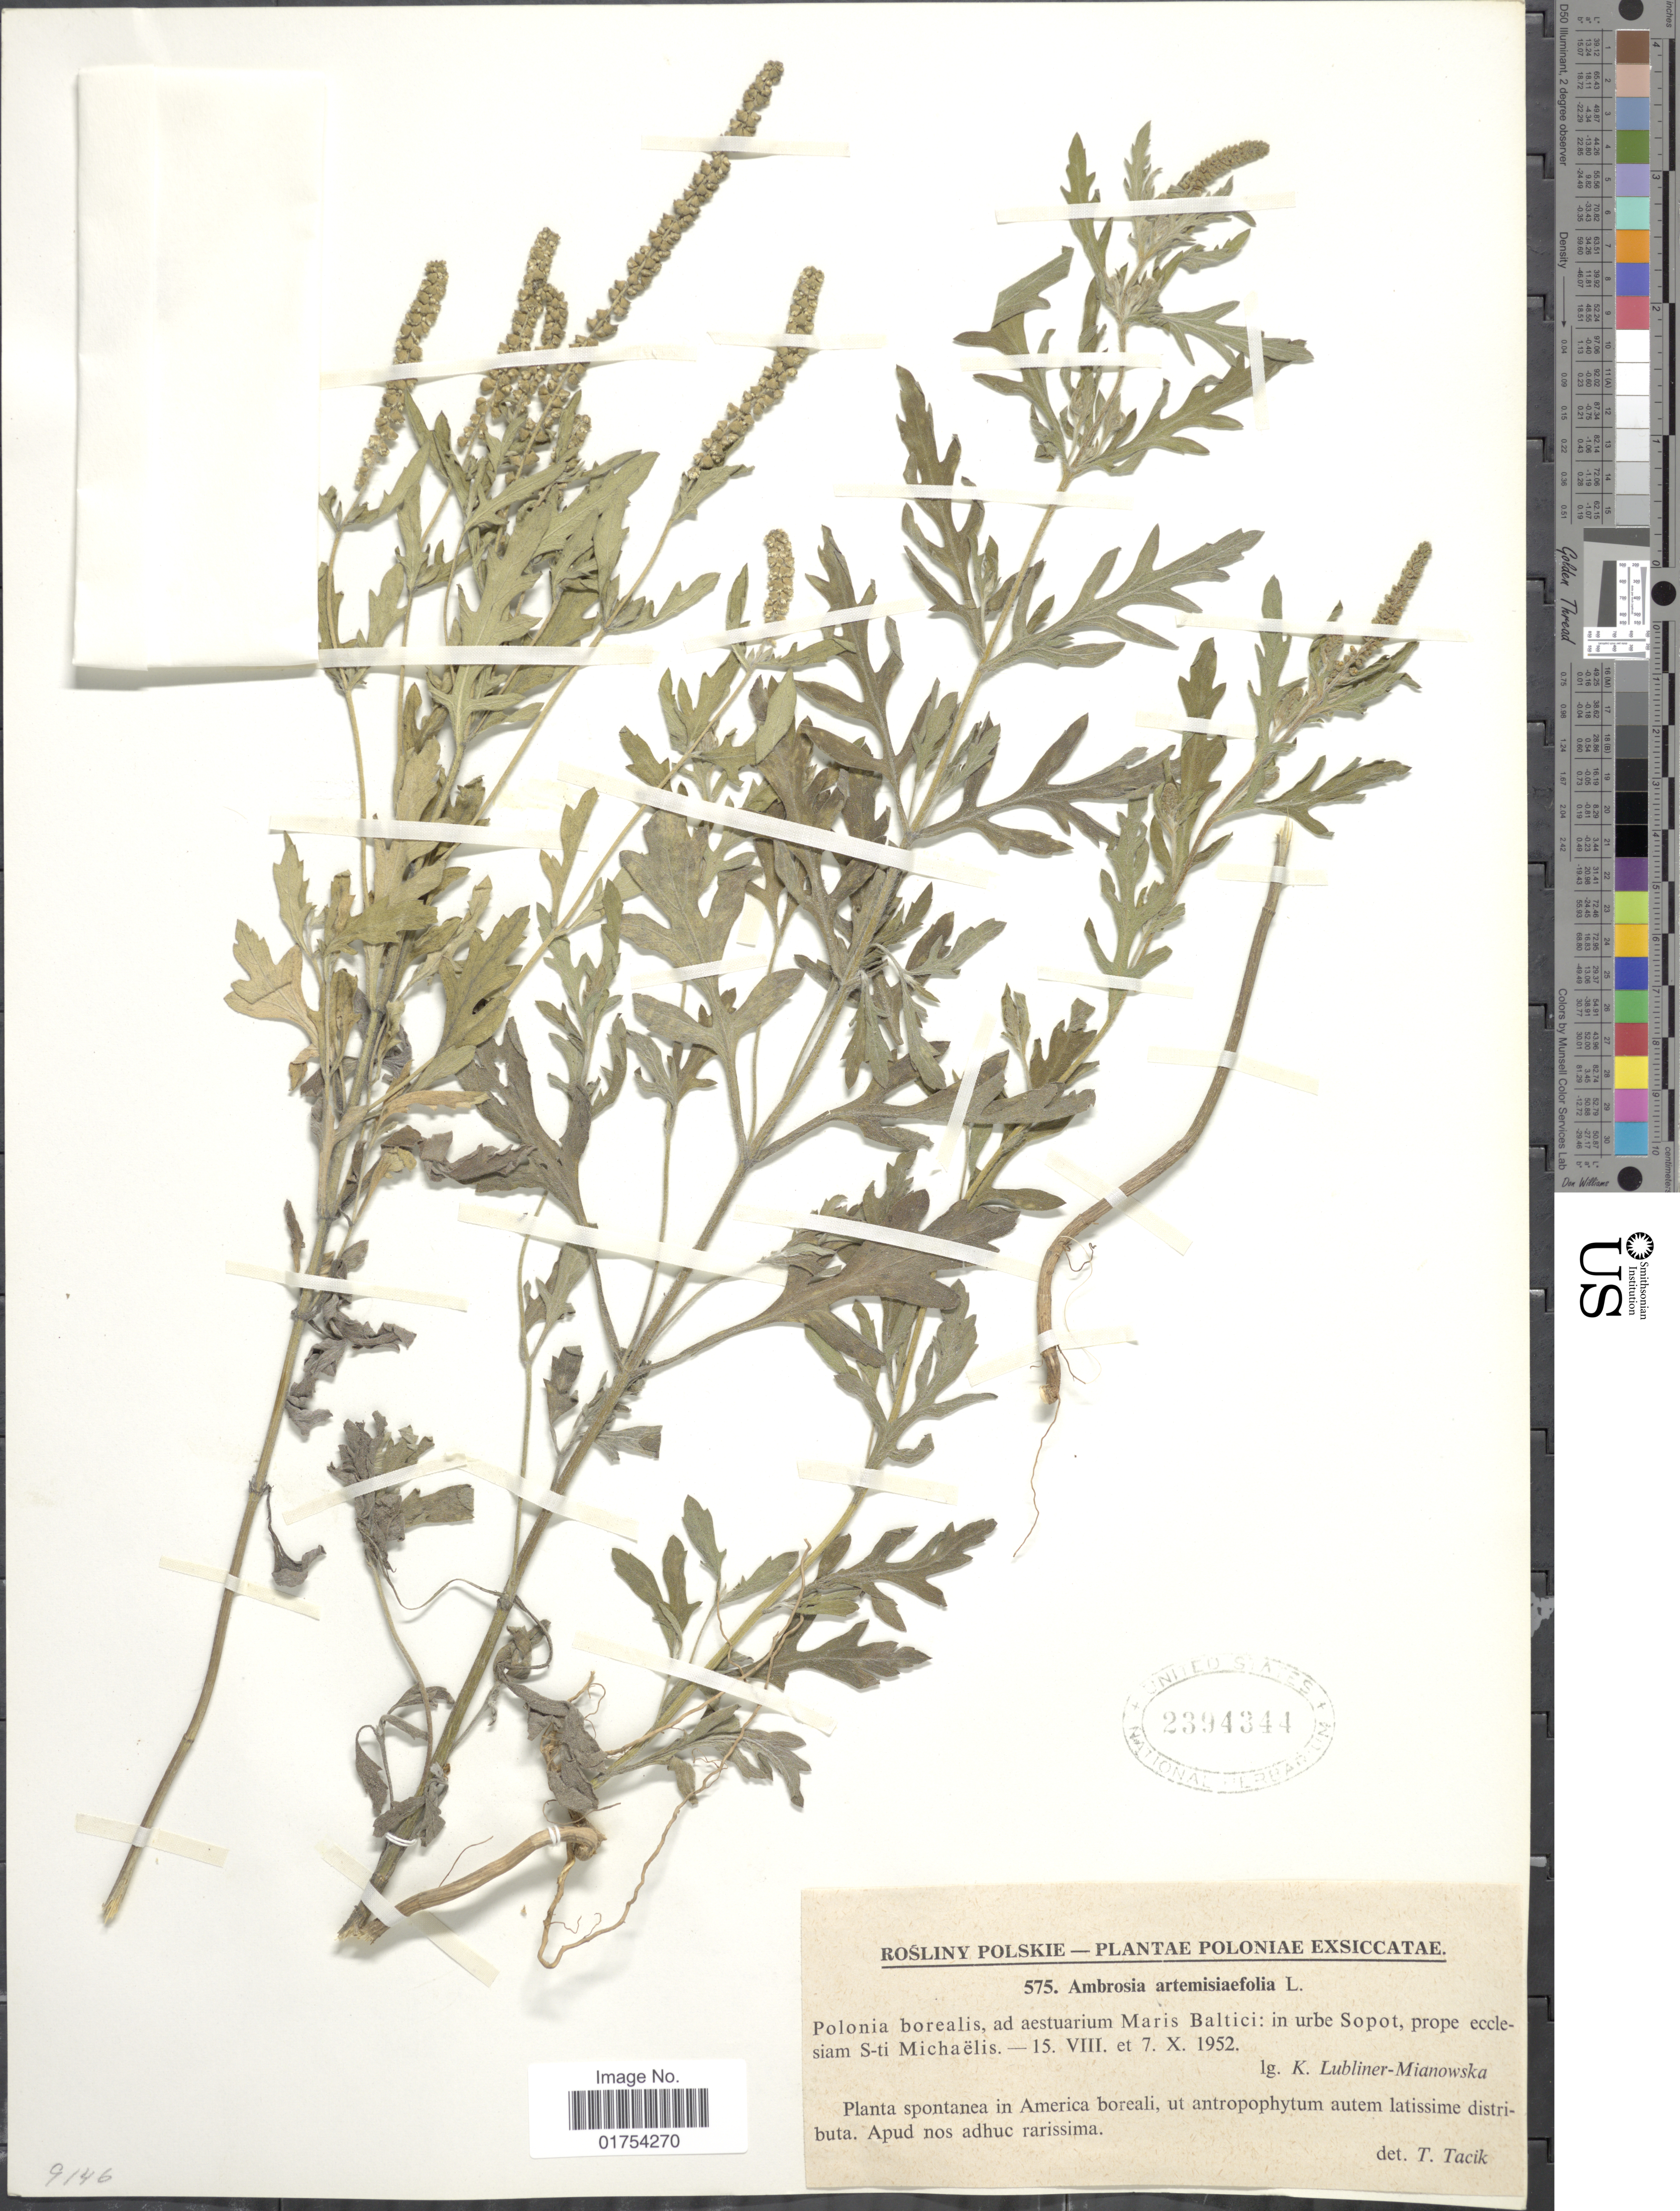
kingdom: Plantae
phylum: Tracheophyta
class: Magnoliopsida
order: Asterales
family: Asteraceae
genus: Ambrosia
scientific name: Ambrosia artemisiifolia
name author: L.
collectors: R. Polskie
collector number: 575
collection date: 1952-08-15/1952-10-07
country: Poland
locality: Polonia borealis, ad aestuarium Maris Baltici: in urbe Sopot, prope ecclesiam S-ti Michaelis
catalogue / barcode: US 2394344